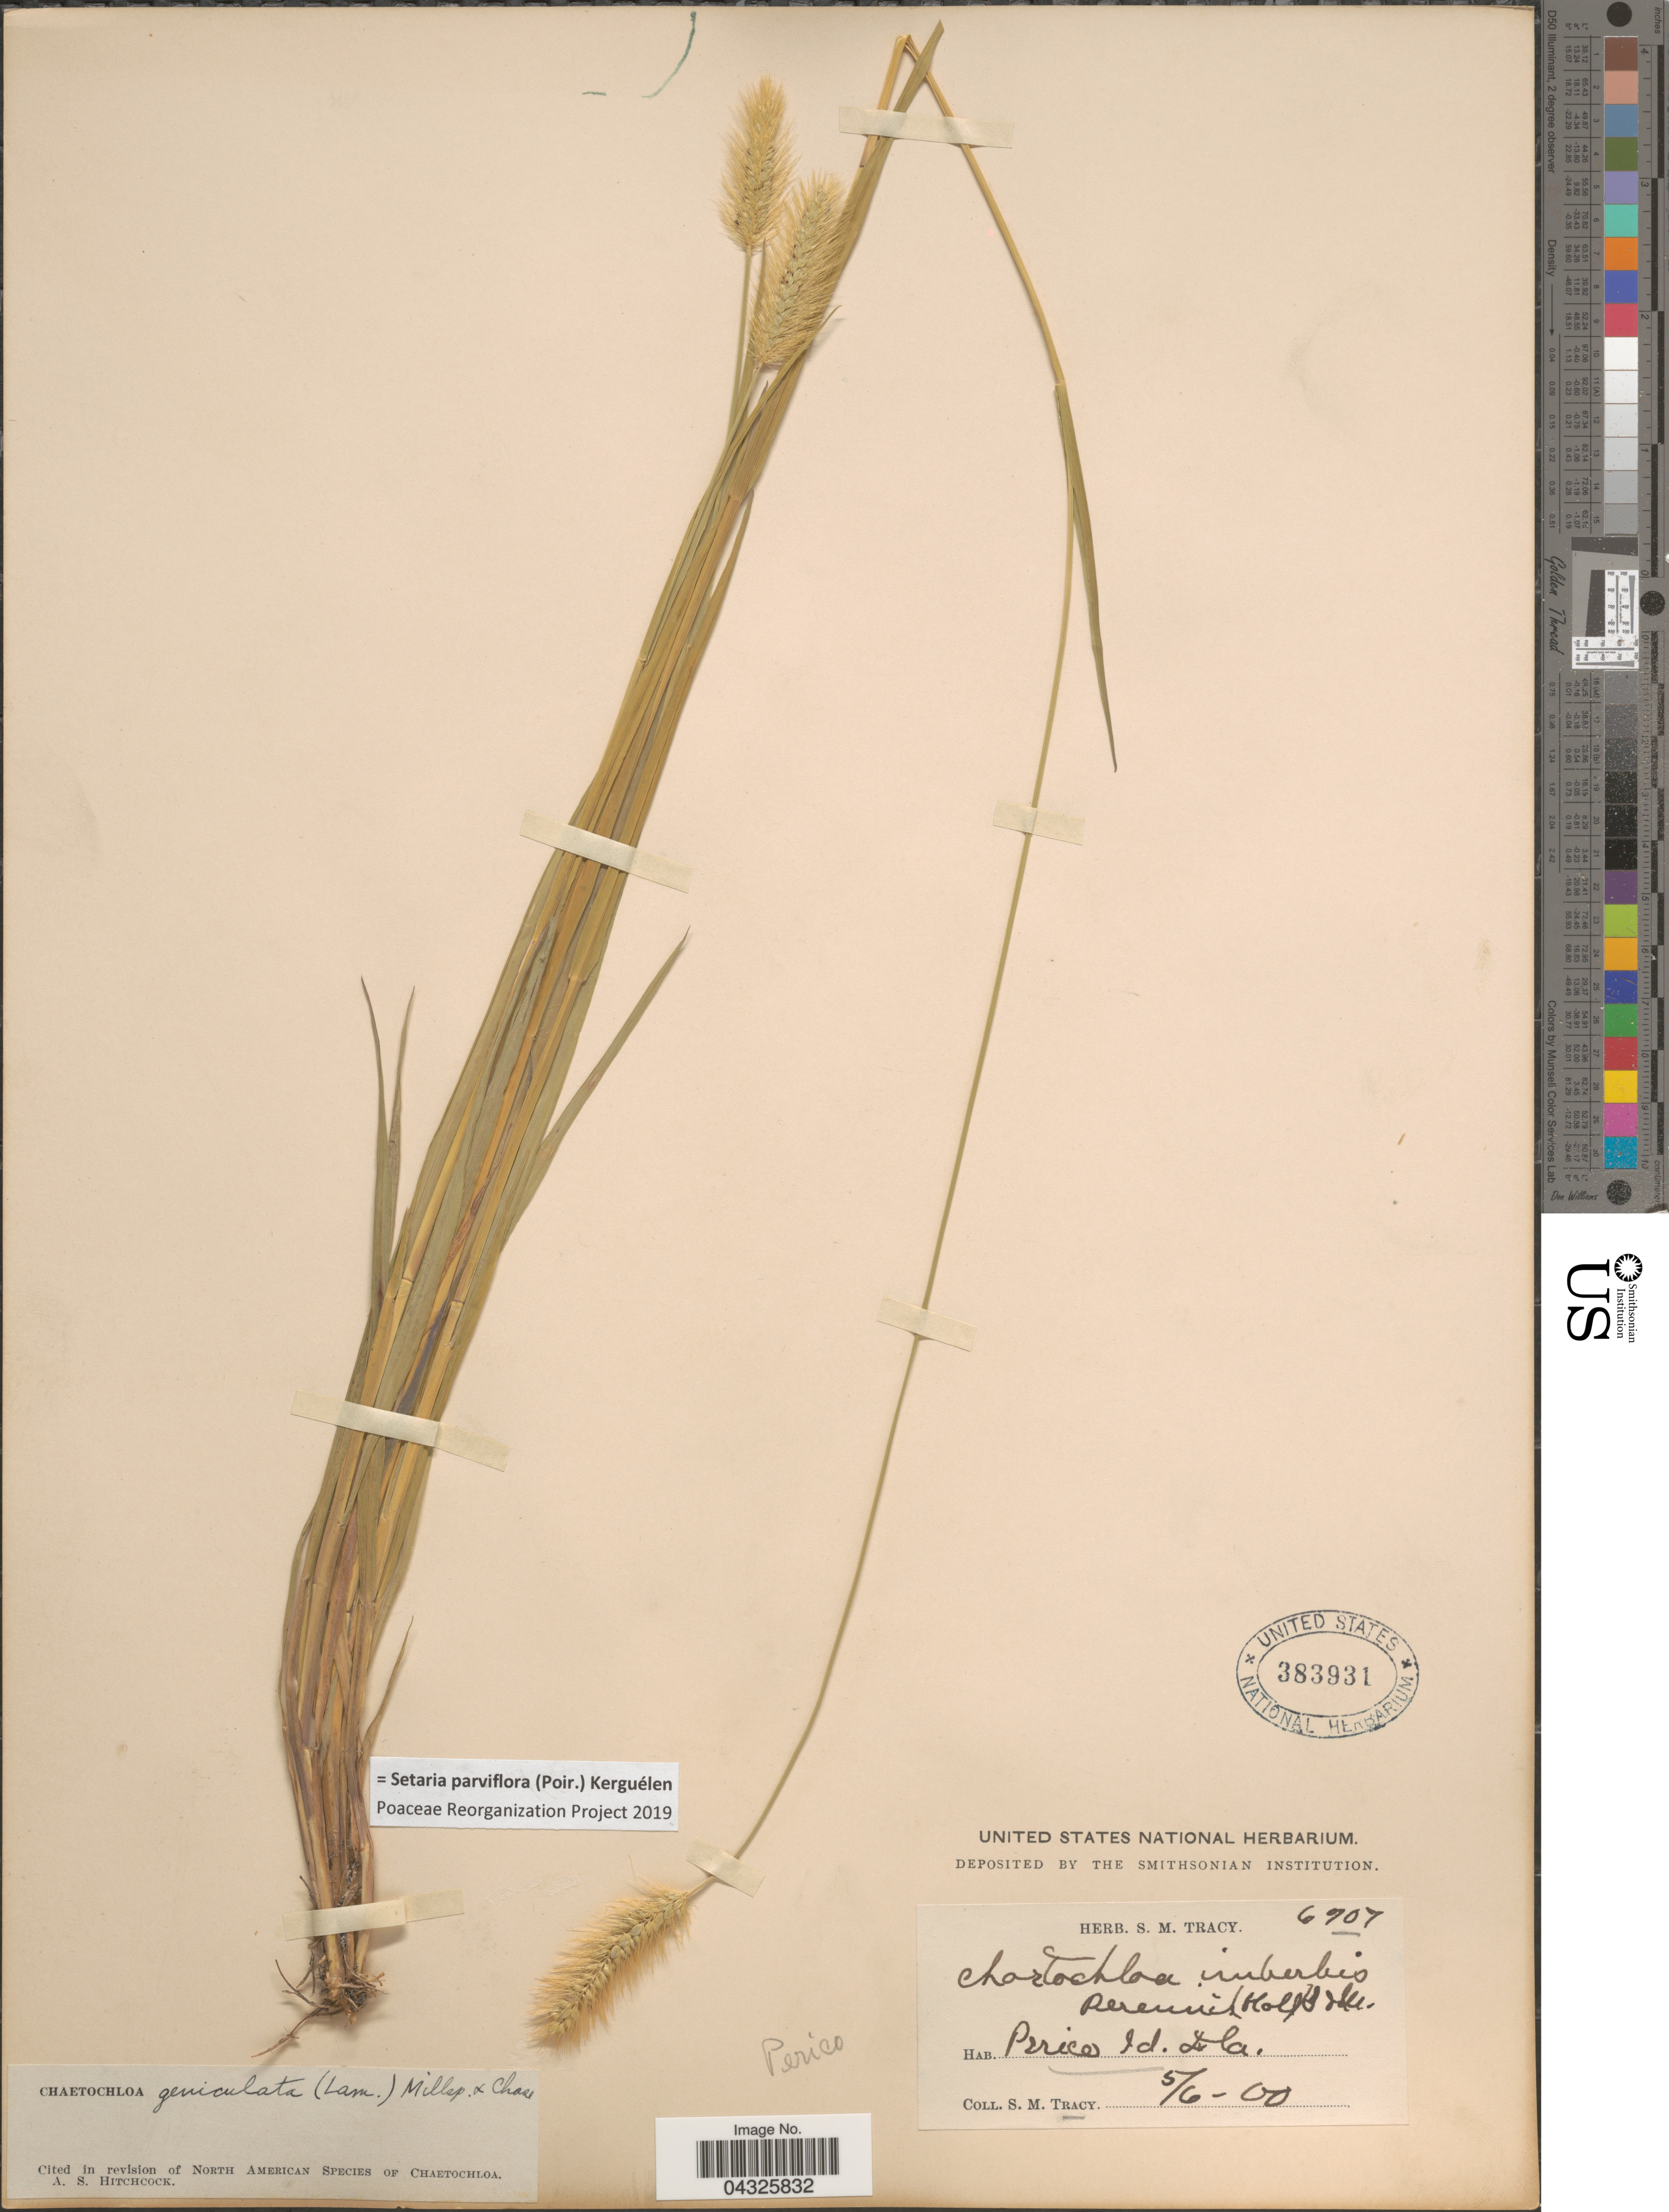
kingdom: Plantae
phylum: Tracheophyta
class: Liliopsida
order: Poales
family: Poaceae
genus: Setaria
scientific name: Setaria parviflora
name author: (Poir.) Kerguélen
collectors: S. M. Tracy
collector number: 6707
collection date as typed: Transcribed d/m/y: 6/5/0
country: United States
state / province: Florida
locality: Perico.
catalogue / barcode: US 383931